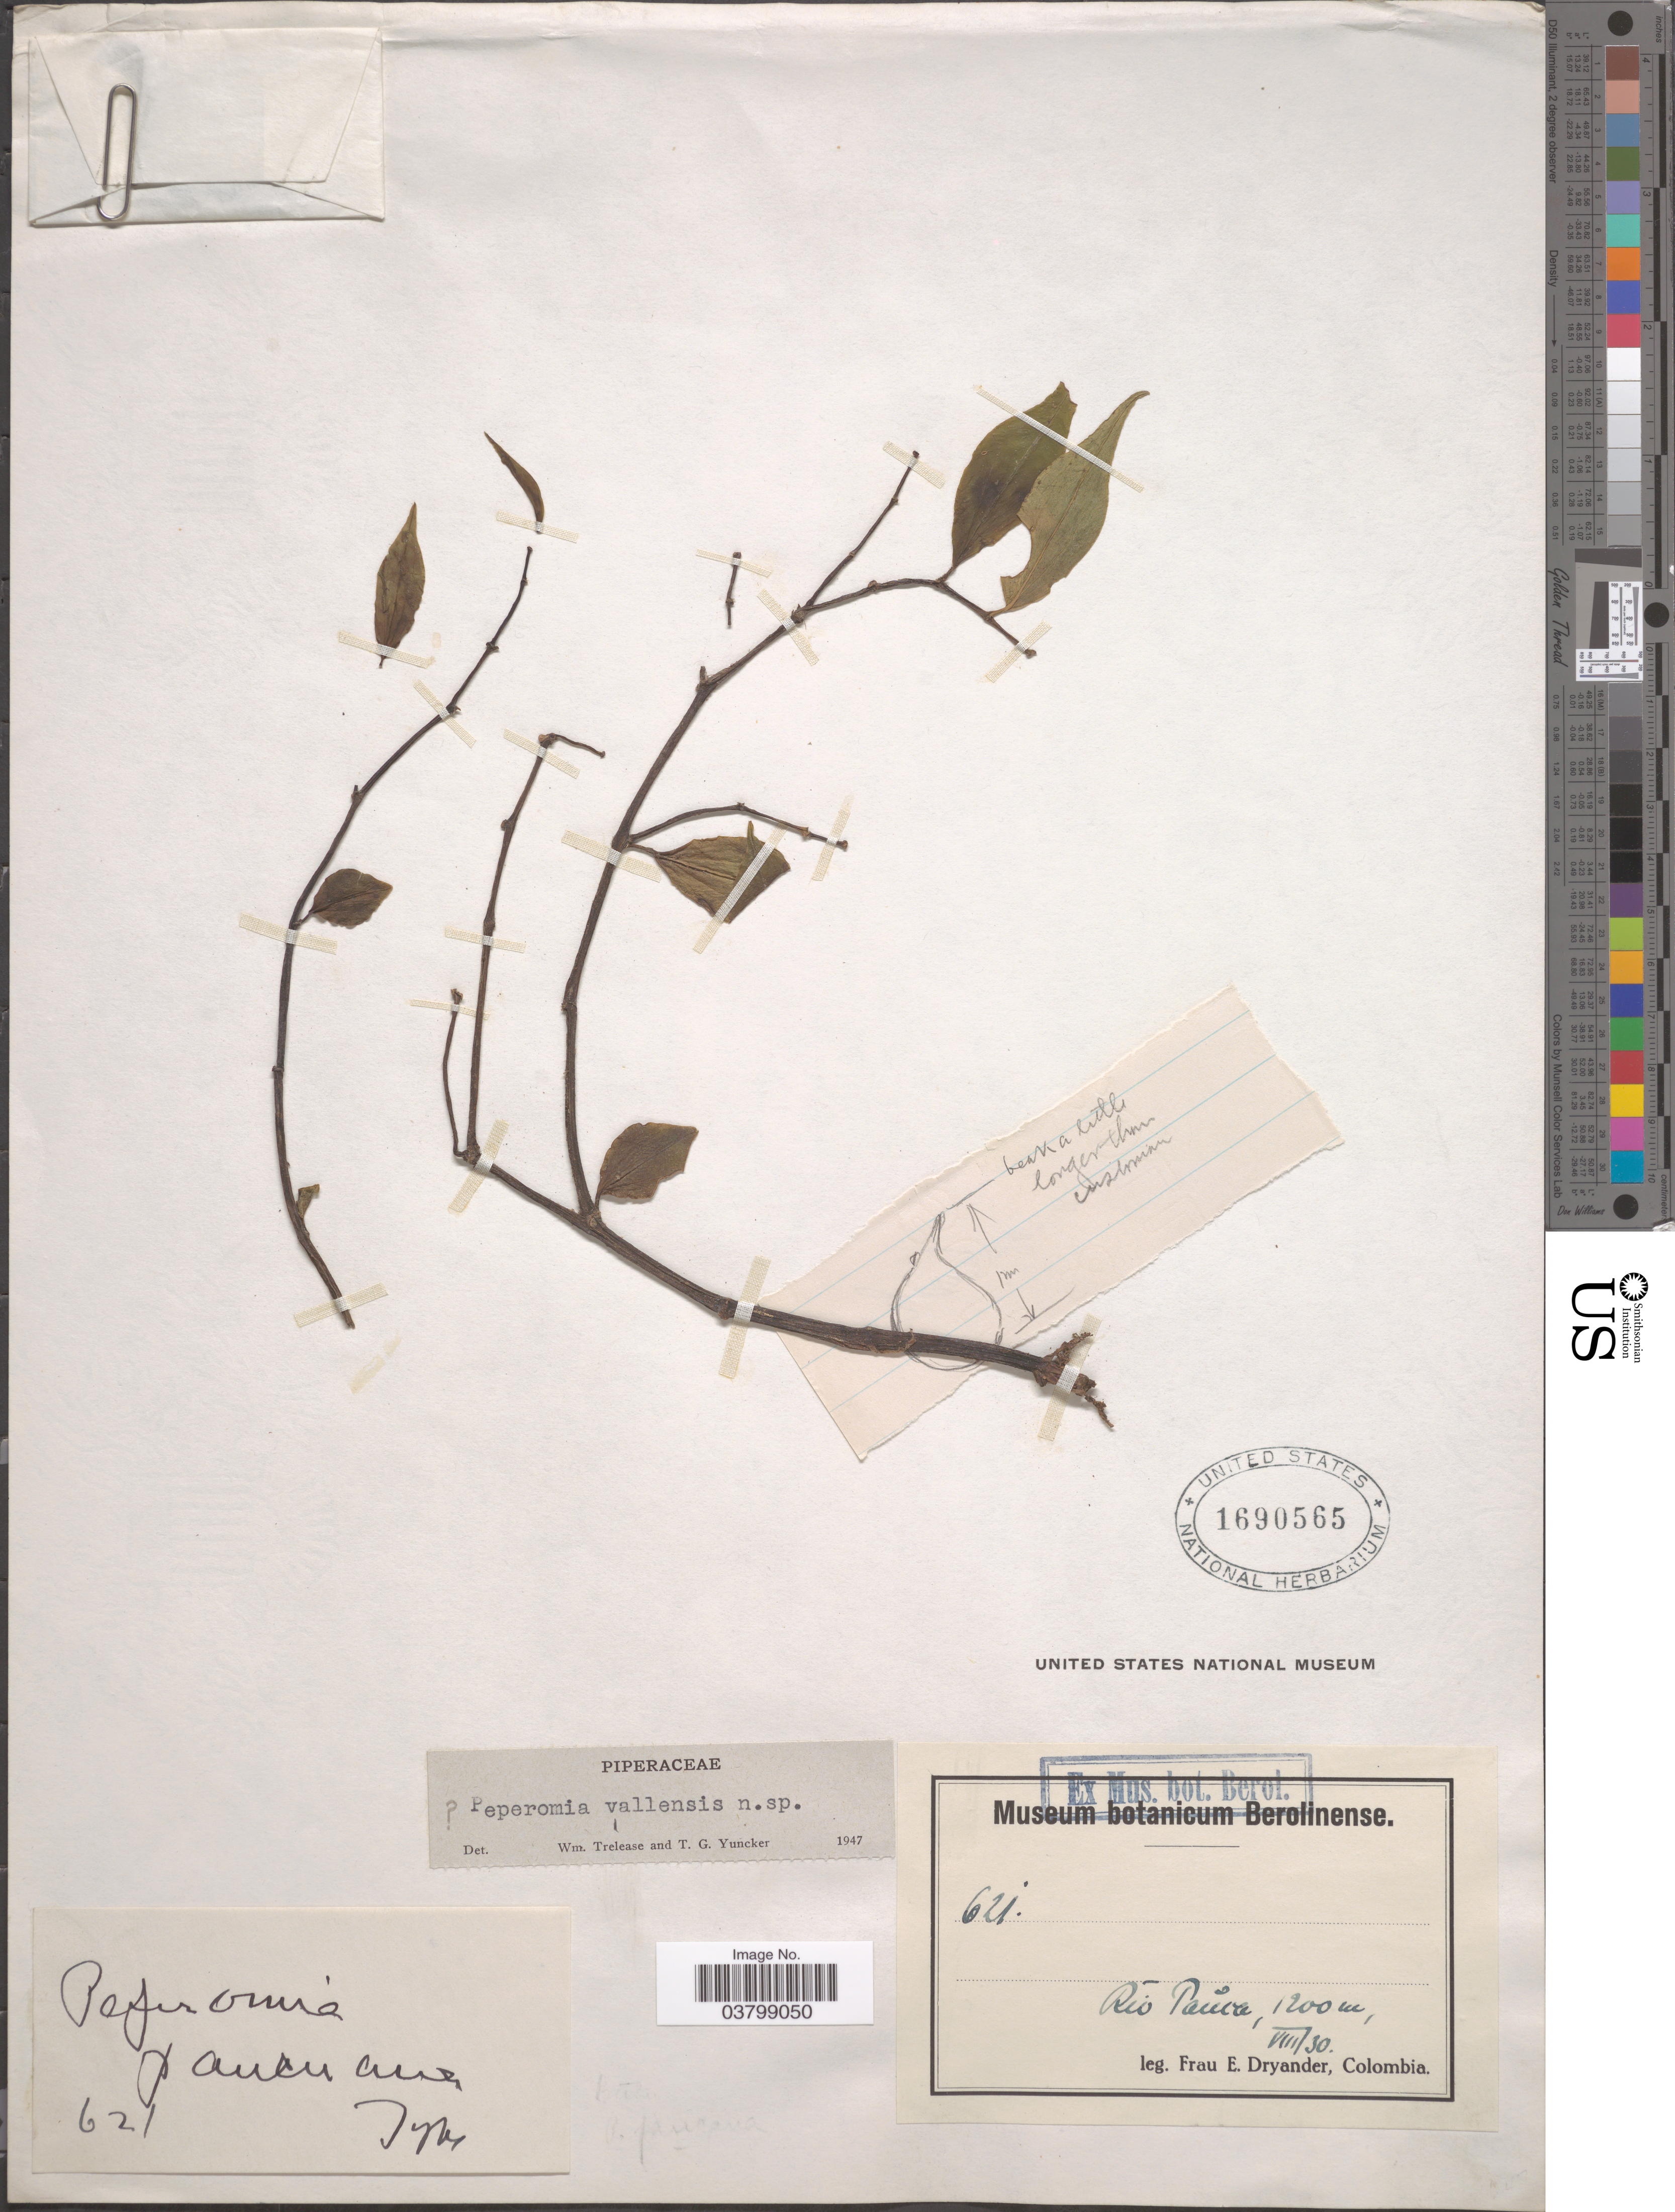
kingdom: Plantae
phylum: Tracheophyta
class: Magnoliopsida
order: Piperales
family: Piperaceae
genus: Peperomia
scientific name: Peperomia vallensis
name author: Trel. & Yunck.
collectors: E. Dryander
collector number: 621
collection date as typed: Transcribed d/m/y: /8/30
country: Colombia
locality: Río Pauca.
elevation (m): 1200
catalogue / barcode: US 1690565